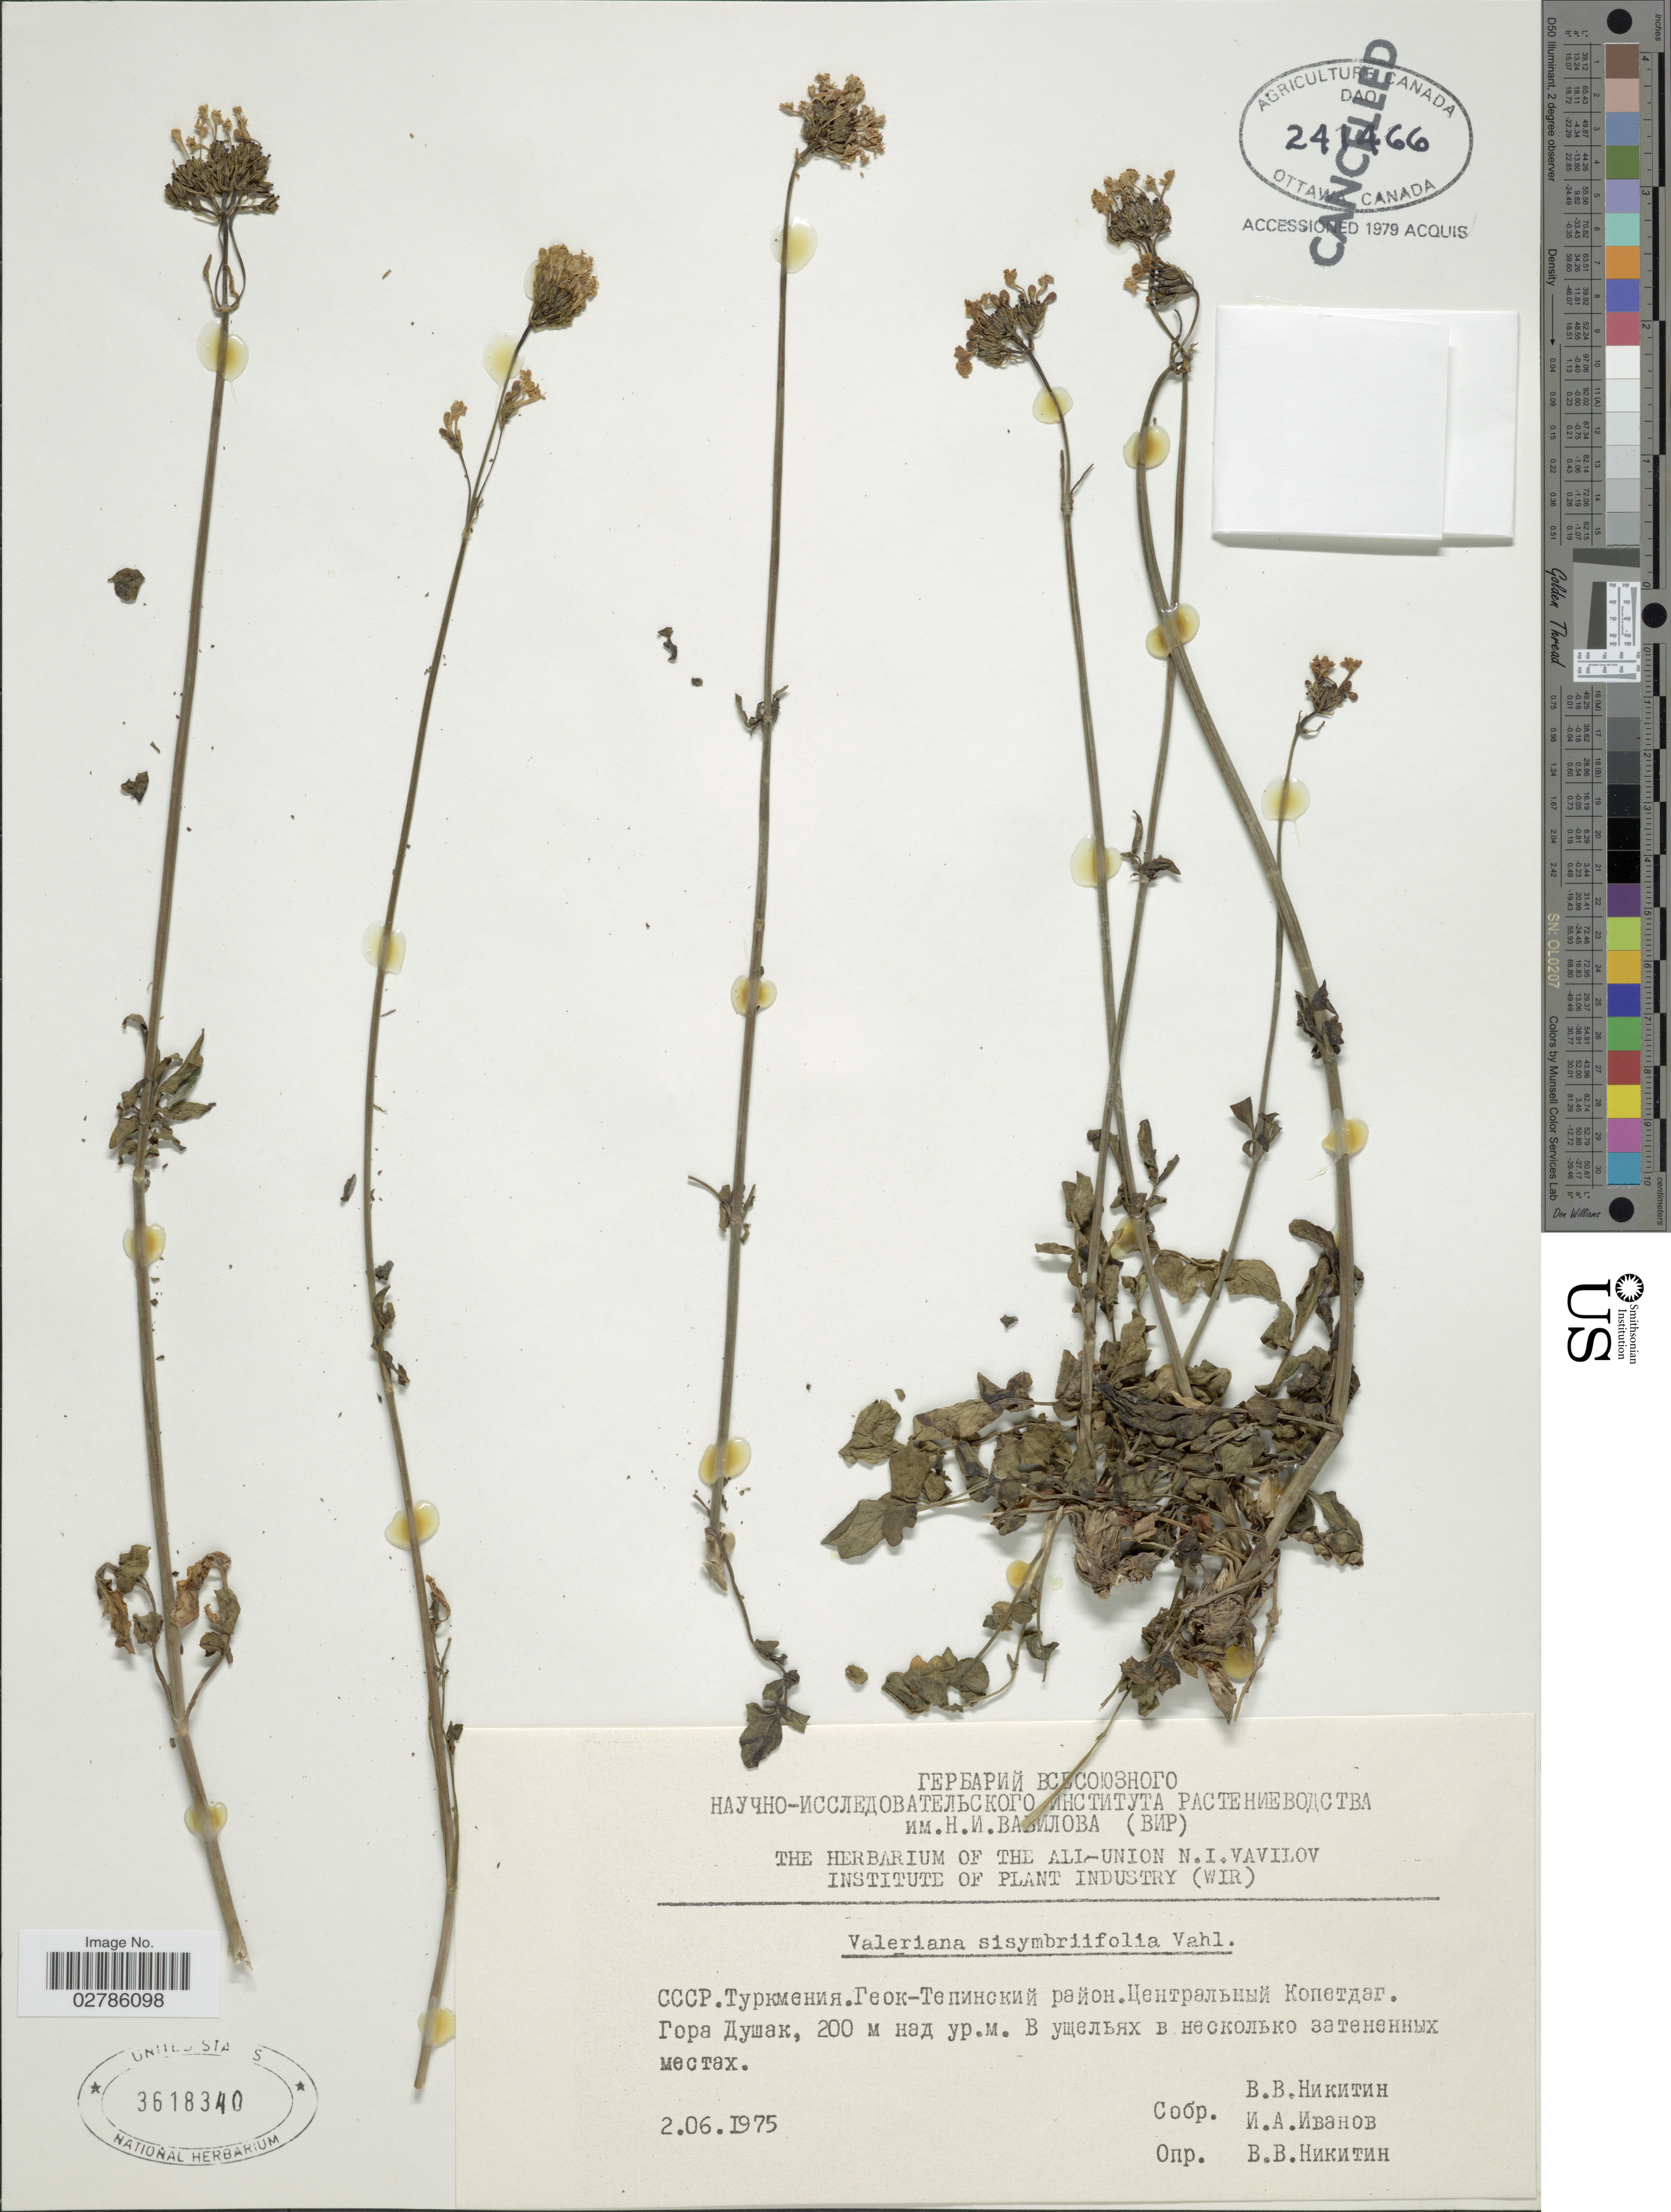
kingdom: Plantae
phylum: Tracheophyta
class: Magnoliopsida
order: Dipsacales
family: Caprifoliaceae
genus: Valeriana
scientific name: Valeriana sisymbriifolia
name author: Vahl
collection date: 1975-06-02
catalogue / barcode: US 3618340